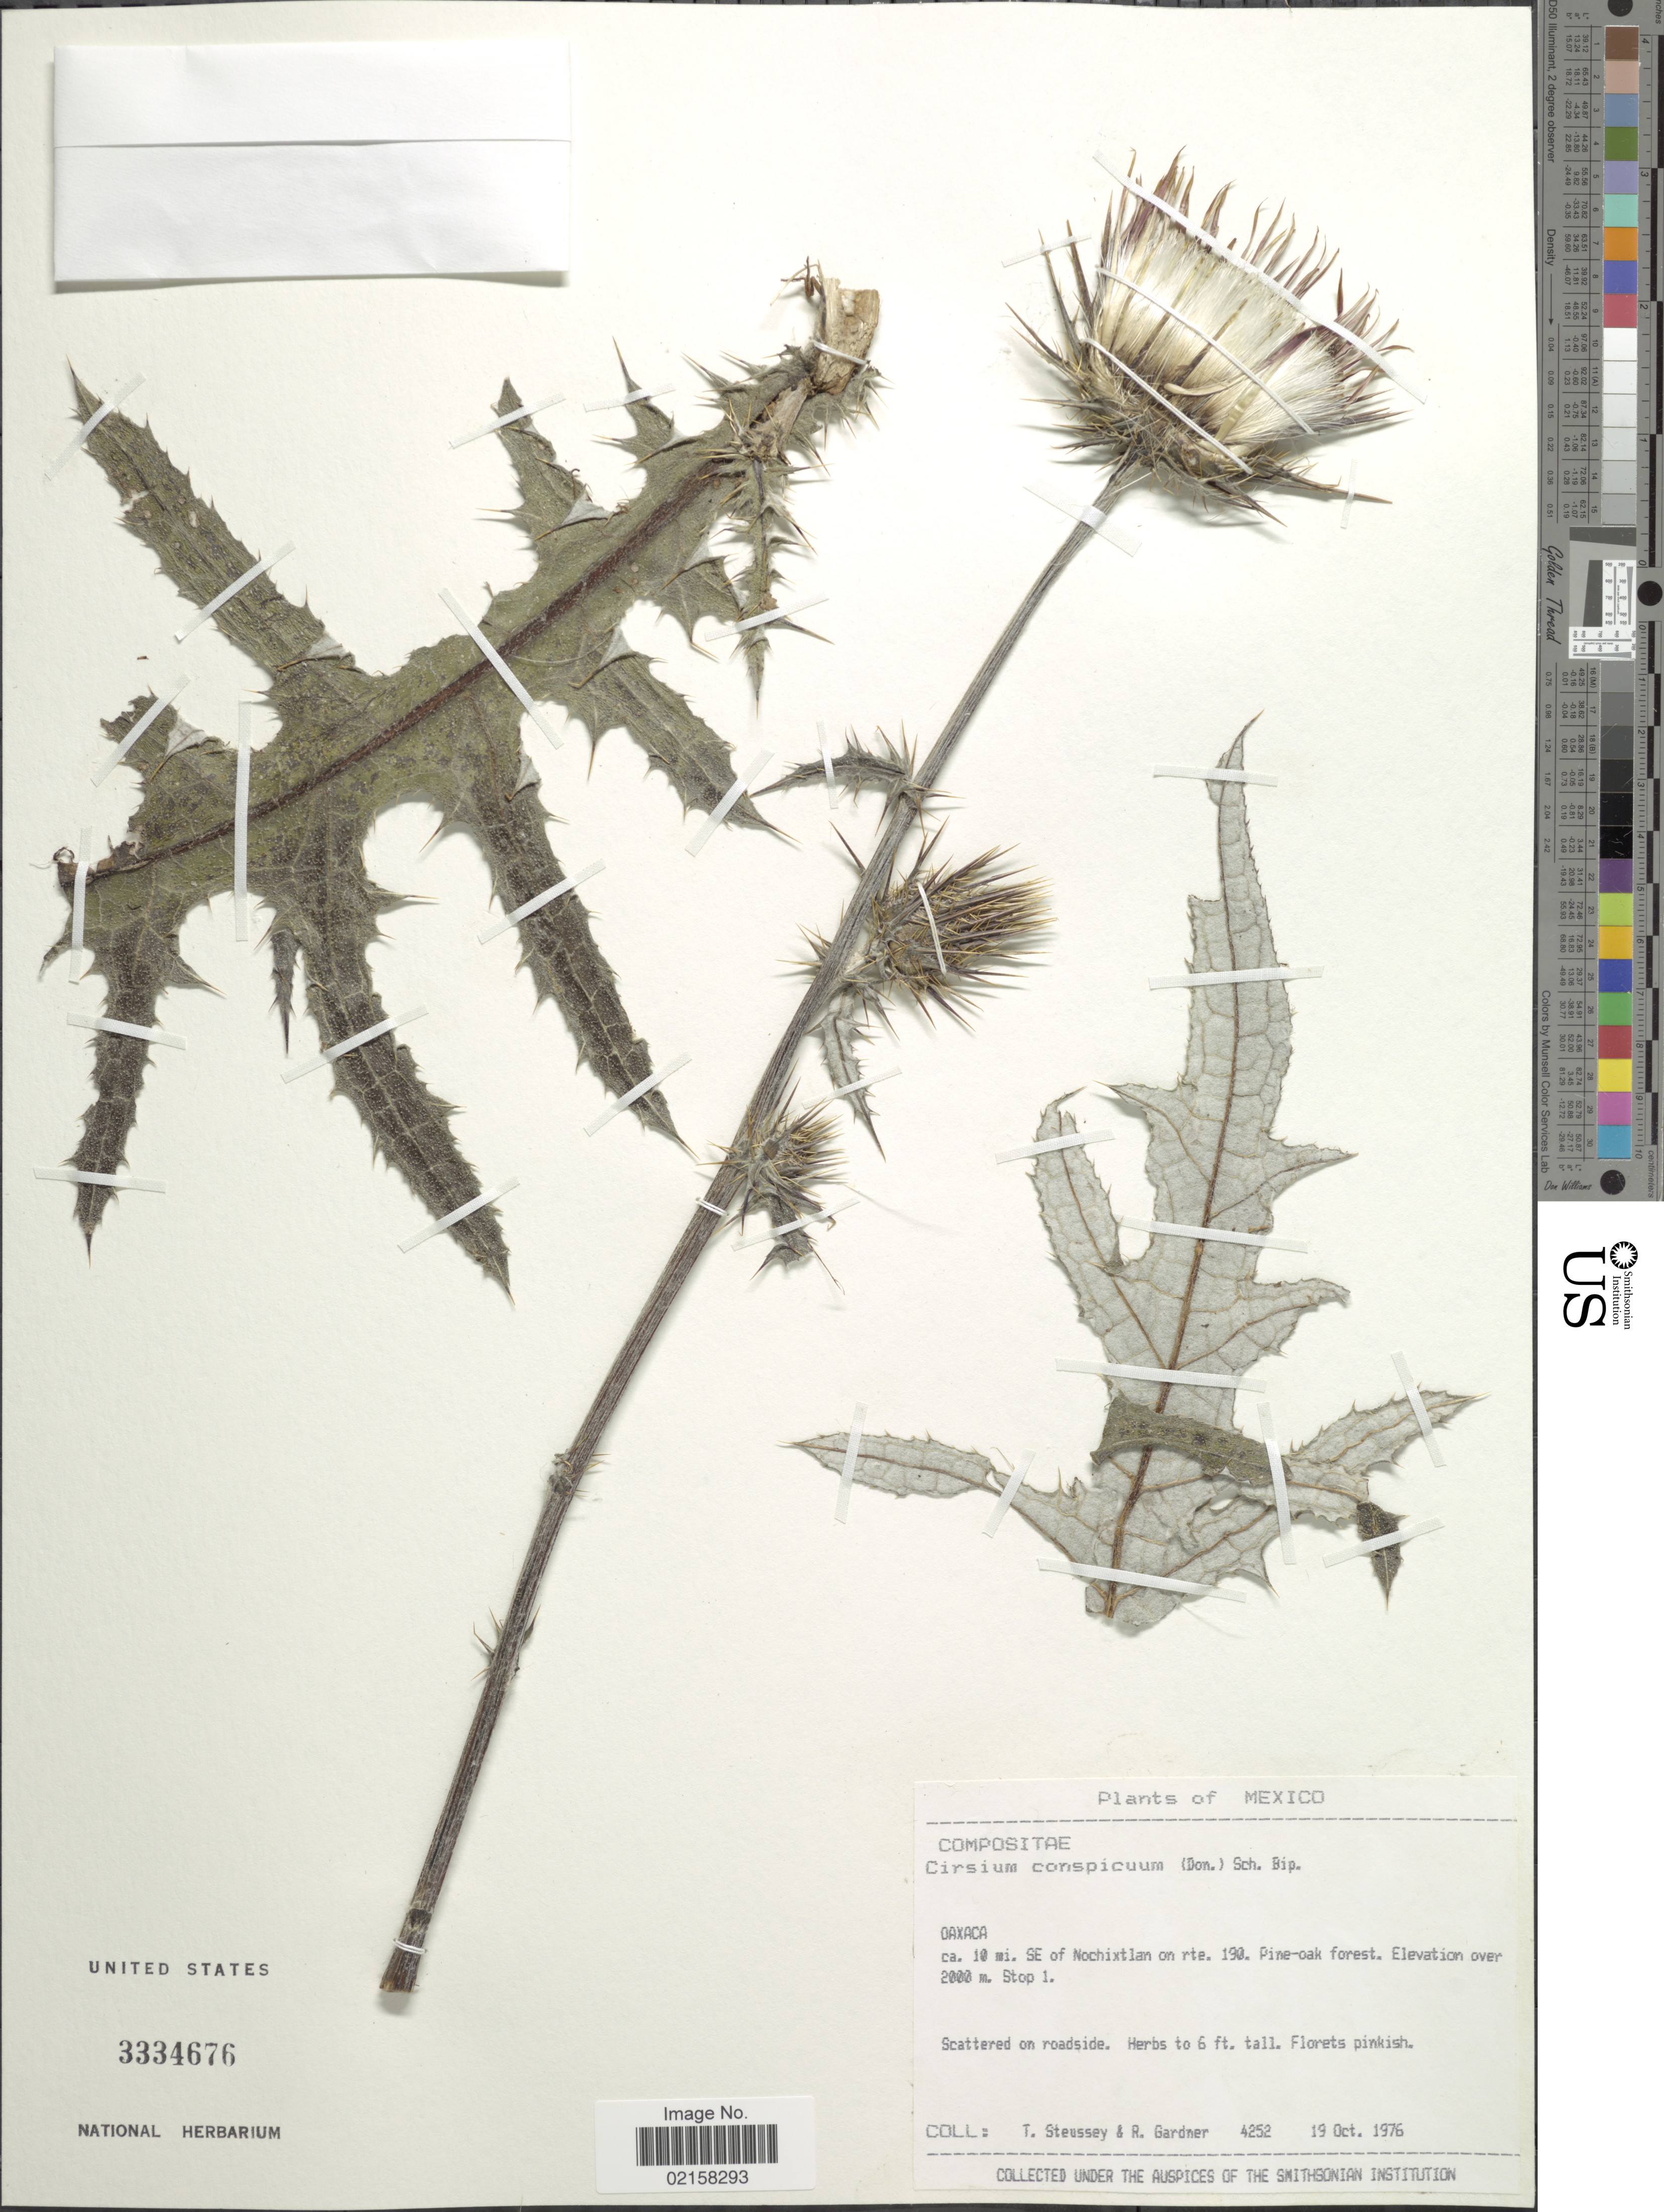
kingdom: Plantae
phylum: Tracheophyta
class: Magnoliopsida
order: Asterales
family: Asteraceae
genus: Cirsium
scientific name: Cirsium conspicuum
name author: (G. Don) Sch. Bip.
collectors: T. Stuessy & R. Gardner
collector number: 4252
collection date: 1976-10-19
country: Mexico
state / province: Oaxaca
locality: Ca. 10 mi. SE of Nochixtlan on rte. 190, pine-oak forest, stop 1, scattered on roadside.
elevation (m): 2000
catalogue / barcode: US 3334676